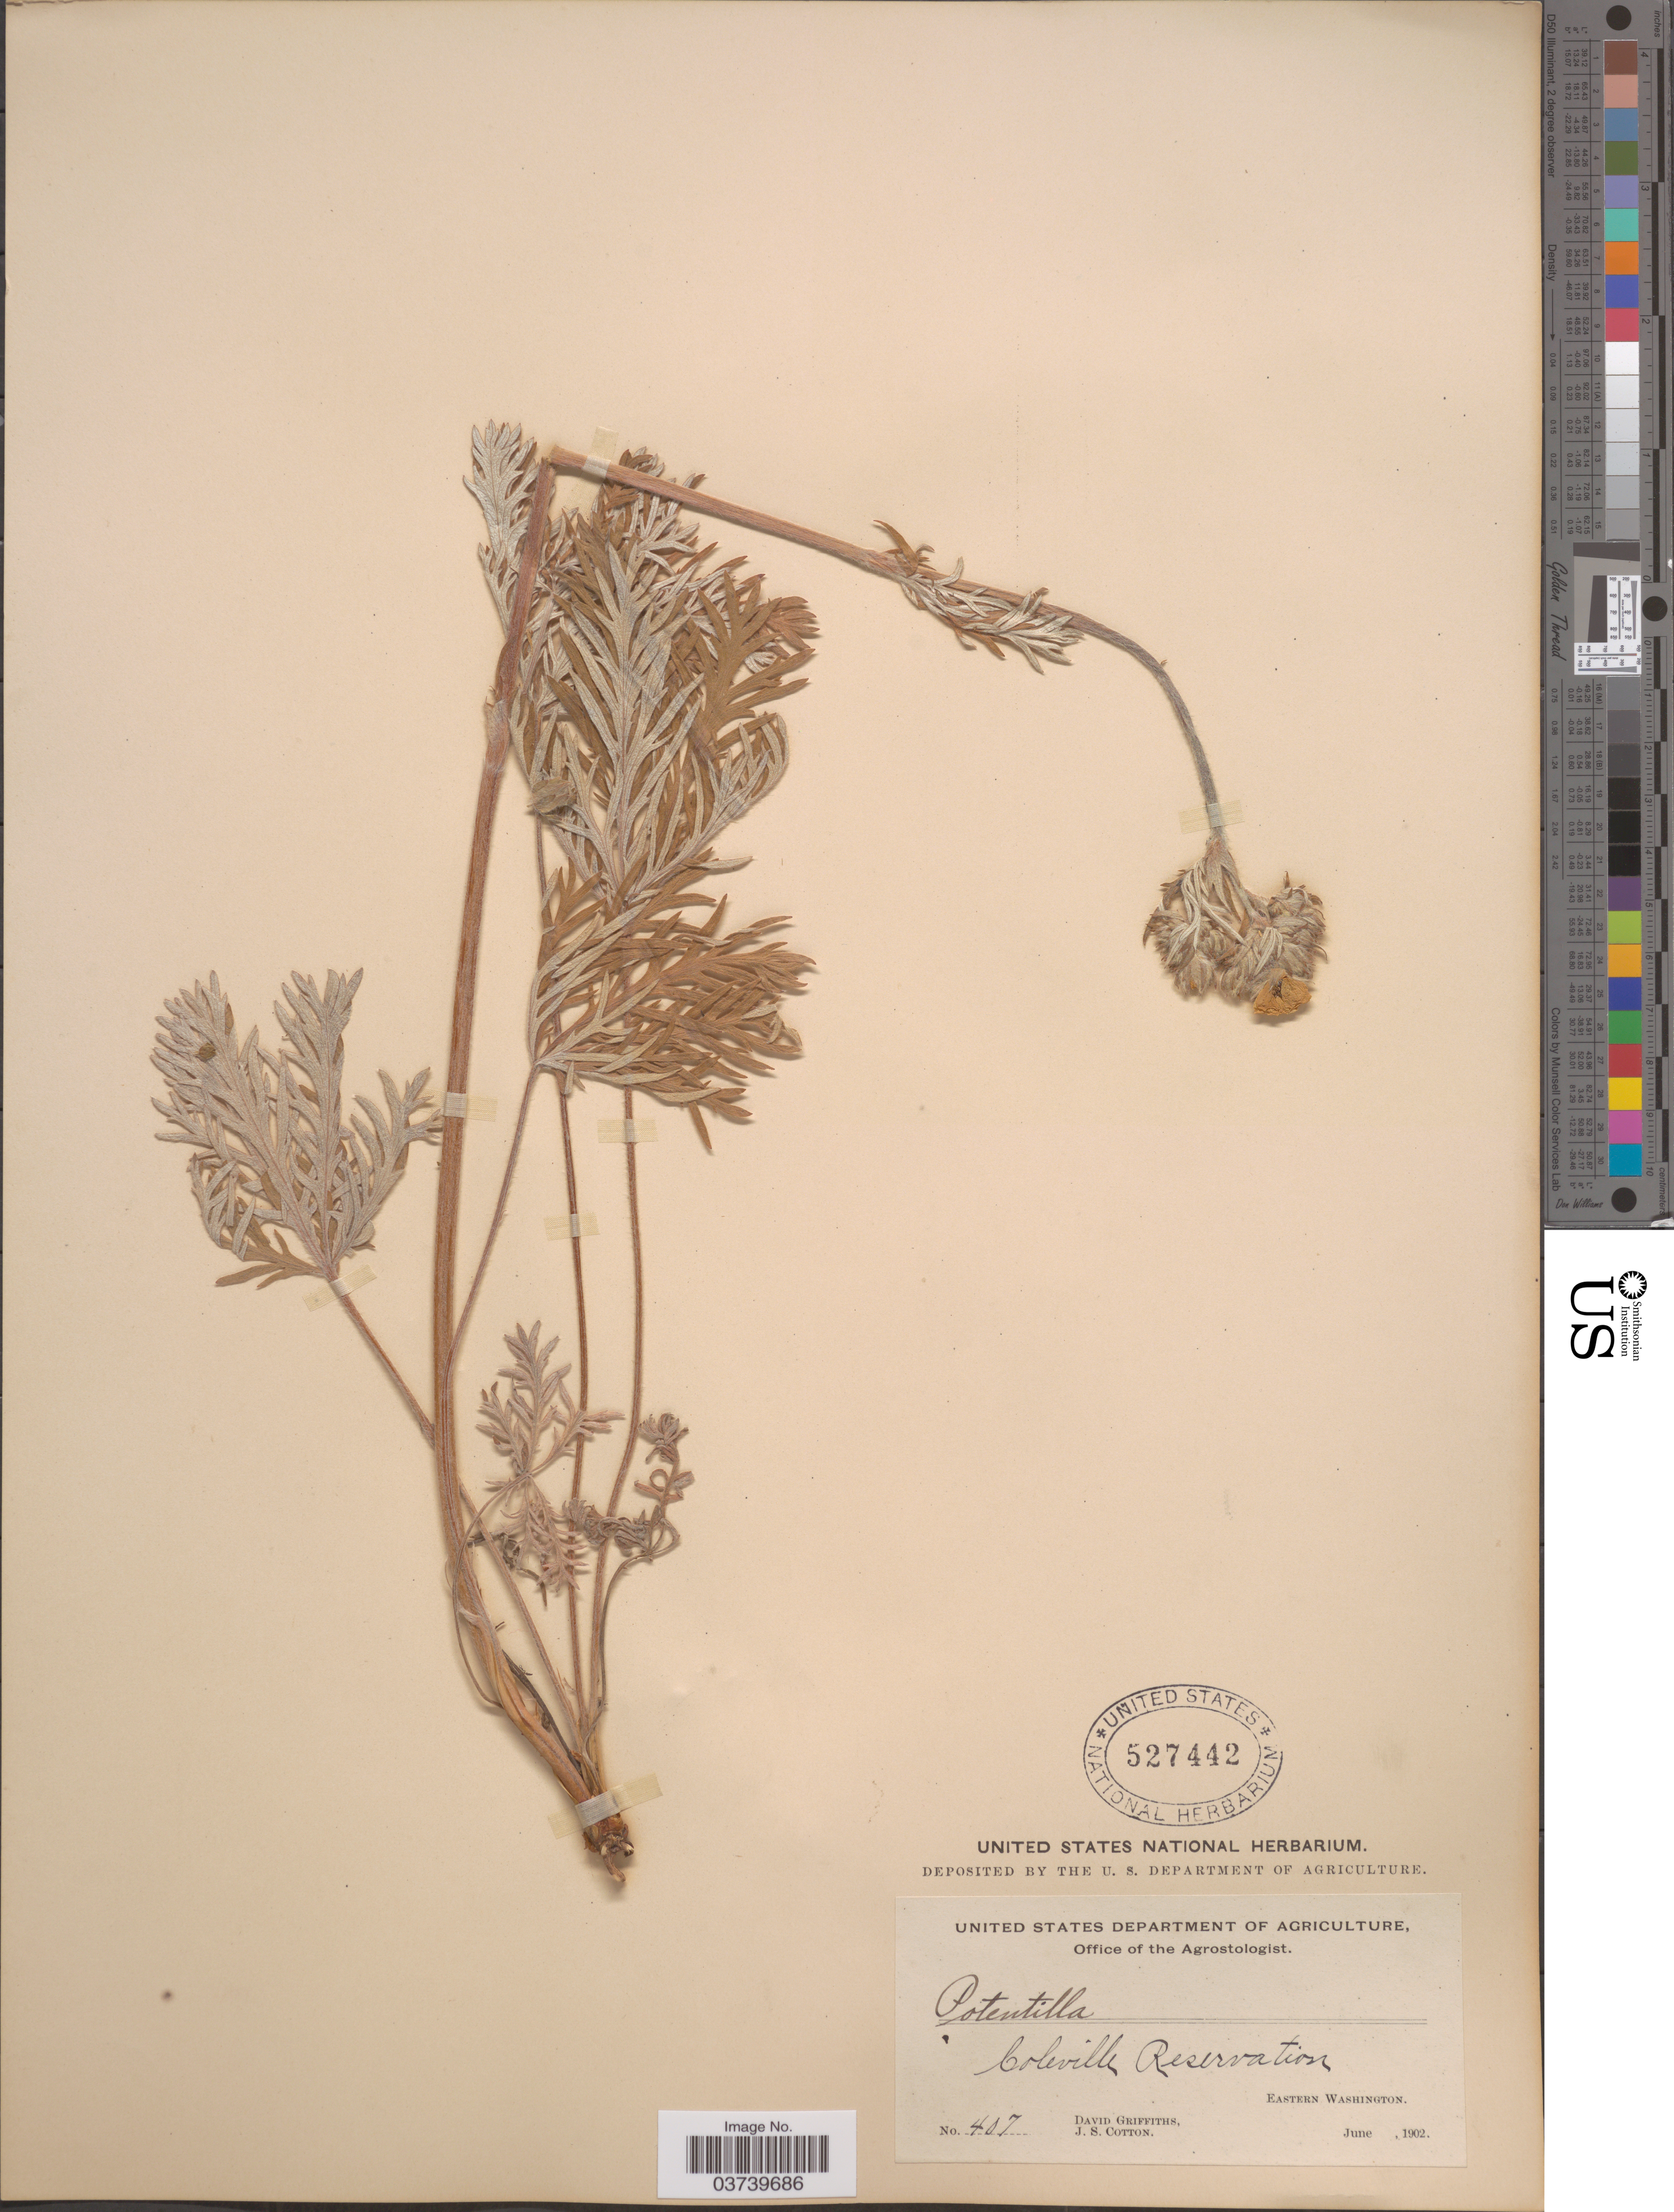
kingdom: Plantae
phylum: Tracheophyta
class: Magnoliopsida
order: Rosales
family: Rosaceae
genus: Potentilla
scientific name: Potentilla gracilis var. flabelliformis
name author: (Lehm.) Nutt.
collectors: D. Griffiths & J. S. Cotton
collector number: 407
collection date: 1902-06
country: United States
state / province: Washington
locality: Coleville Reservation. Eastern Washington.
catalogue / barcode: US 527442